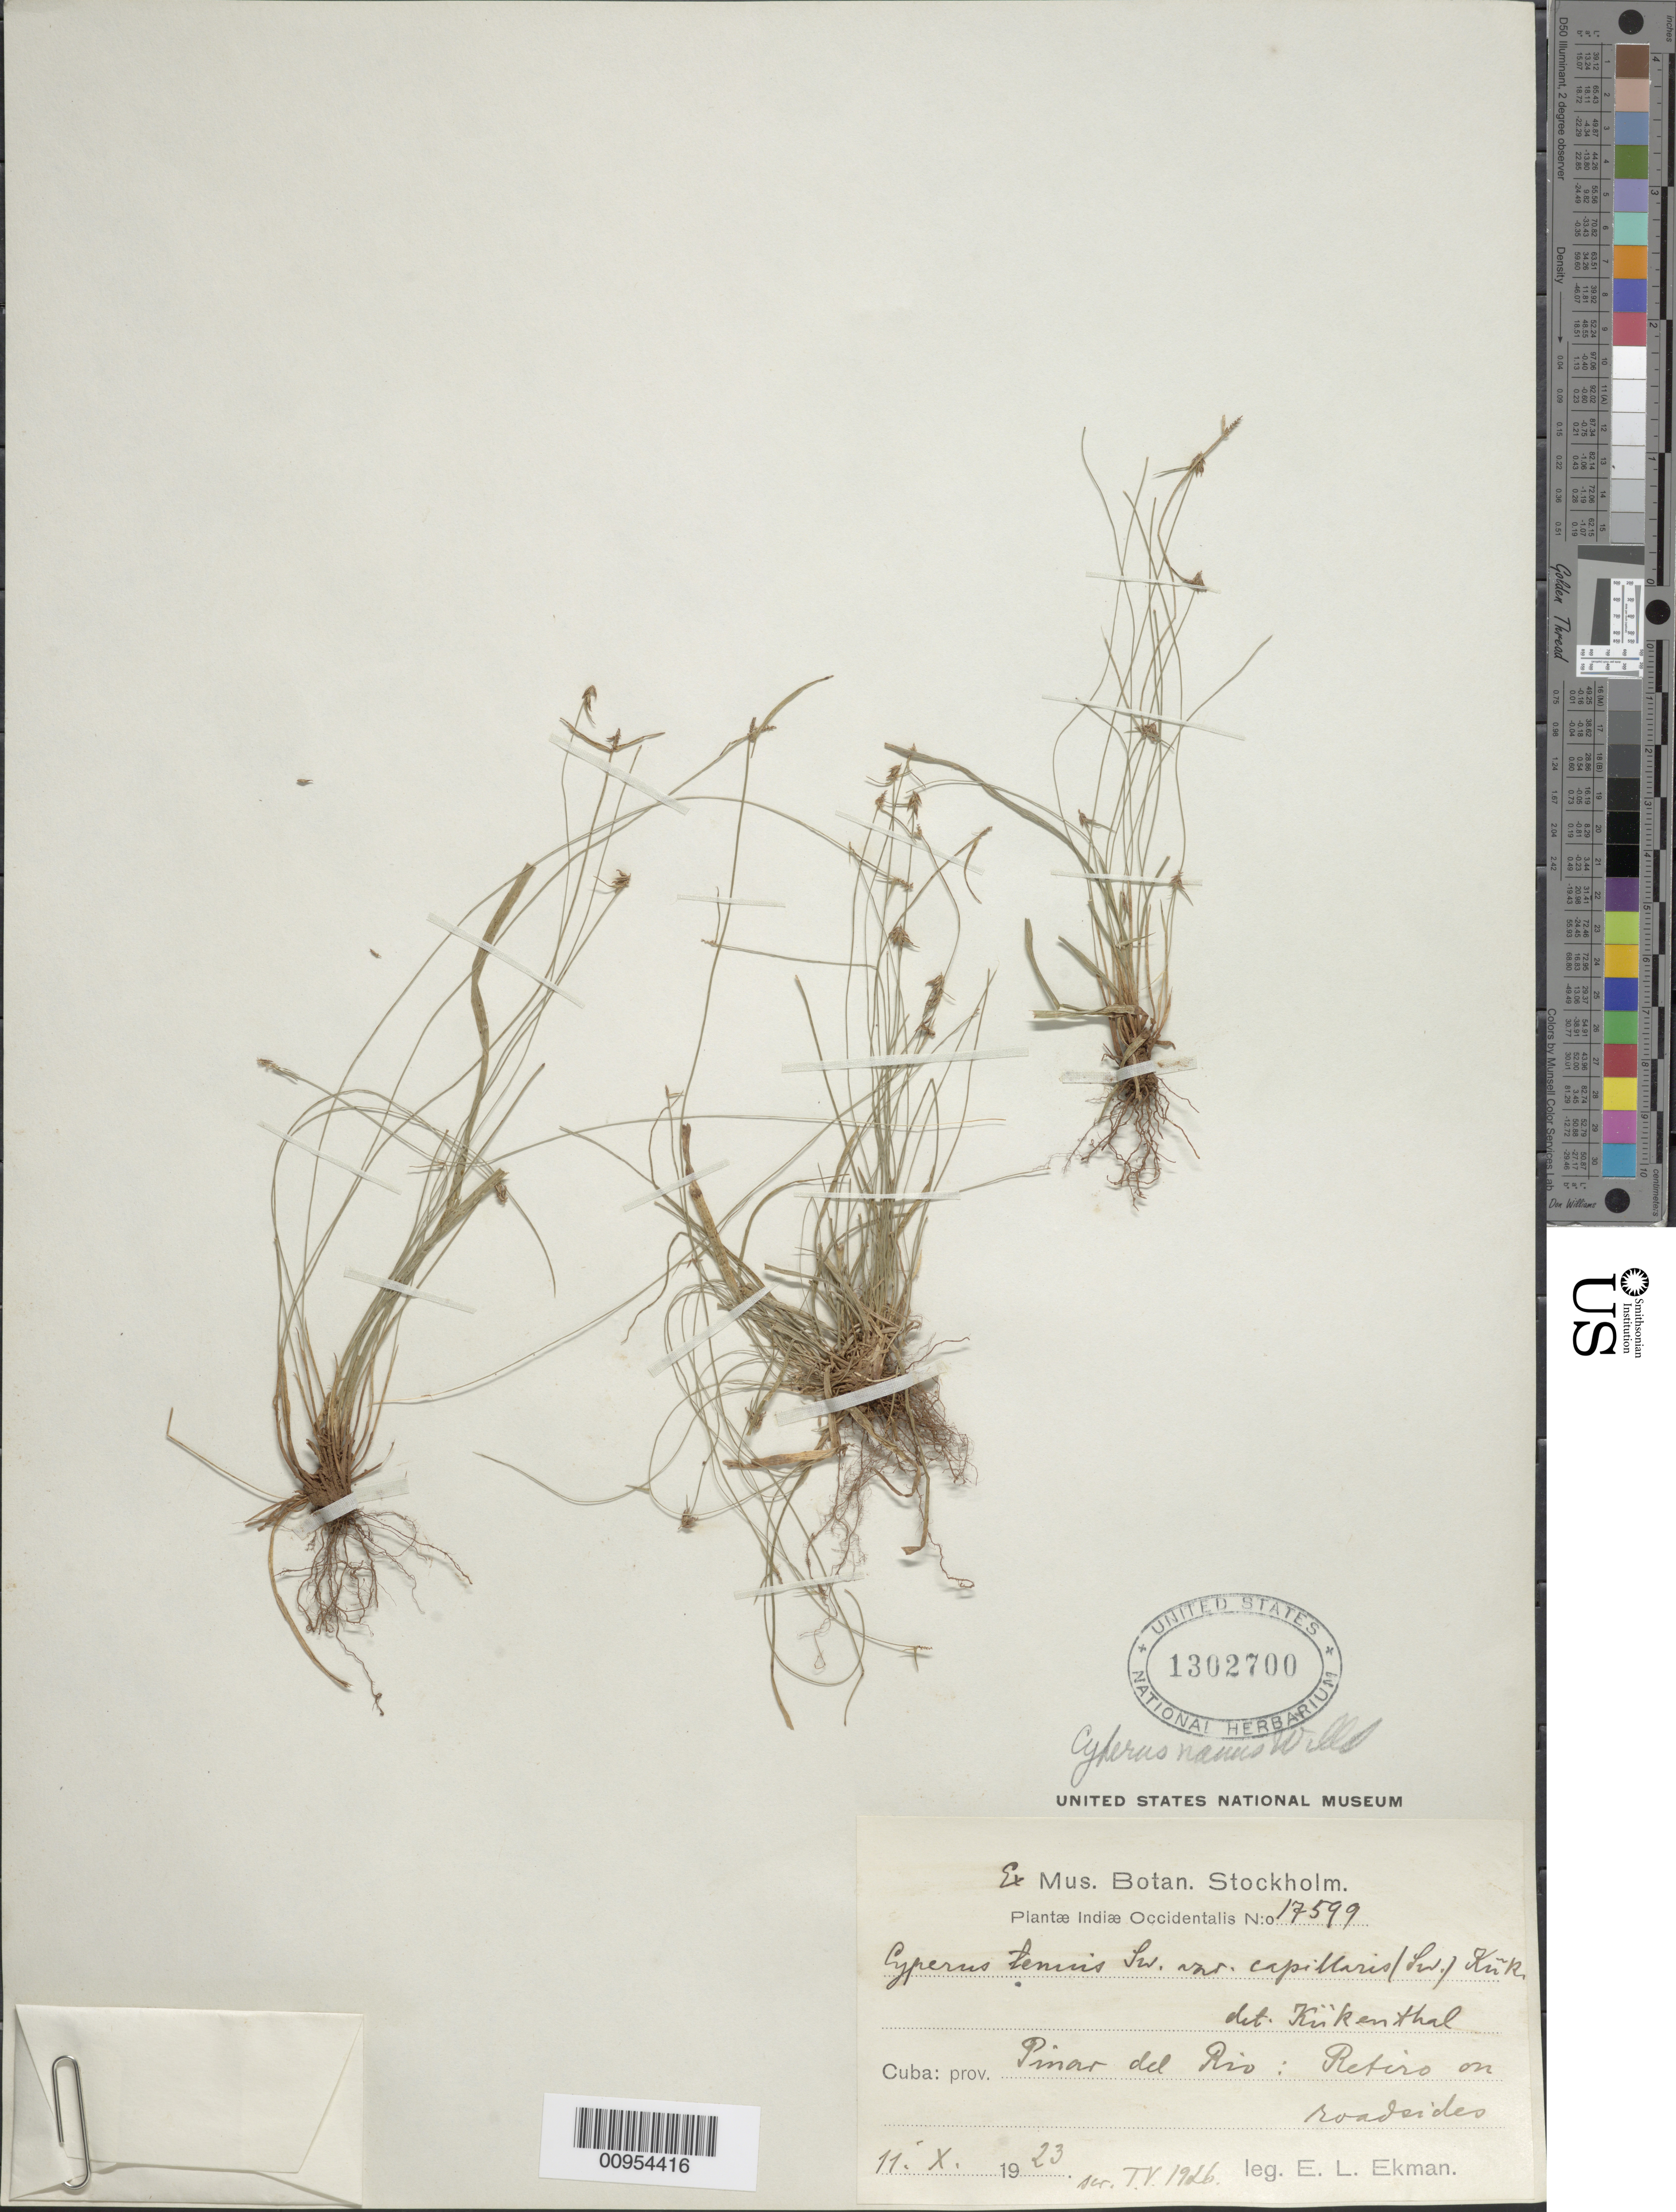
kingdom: Plantae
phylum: Tracheophyta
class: Liliopsida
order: Poales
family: Cyperaceae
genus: Cyperus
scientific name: Cyperus nanus var. nanus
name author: Willd.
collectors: E. L. Ekman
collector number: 17599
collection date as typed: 11 Oct 1923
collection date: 1923-10-11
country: Cuba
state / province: Pinar del Rio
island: Cuba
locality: "Retiro" roadsides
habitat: Roadsides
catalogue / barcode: US 1302700